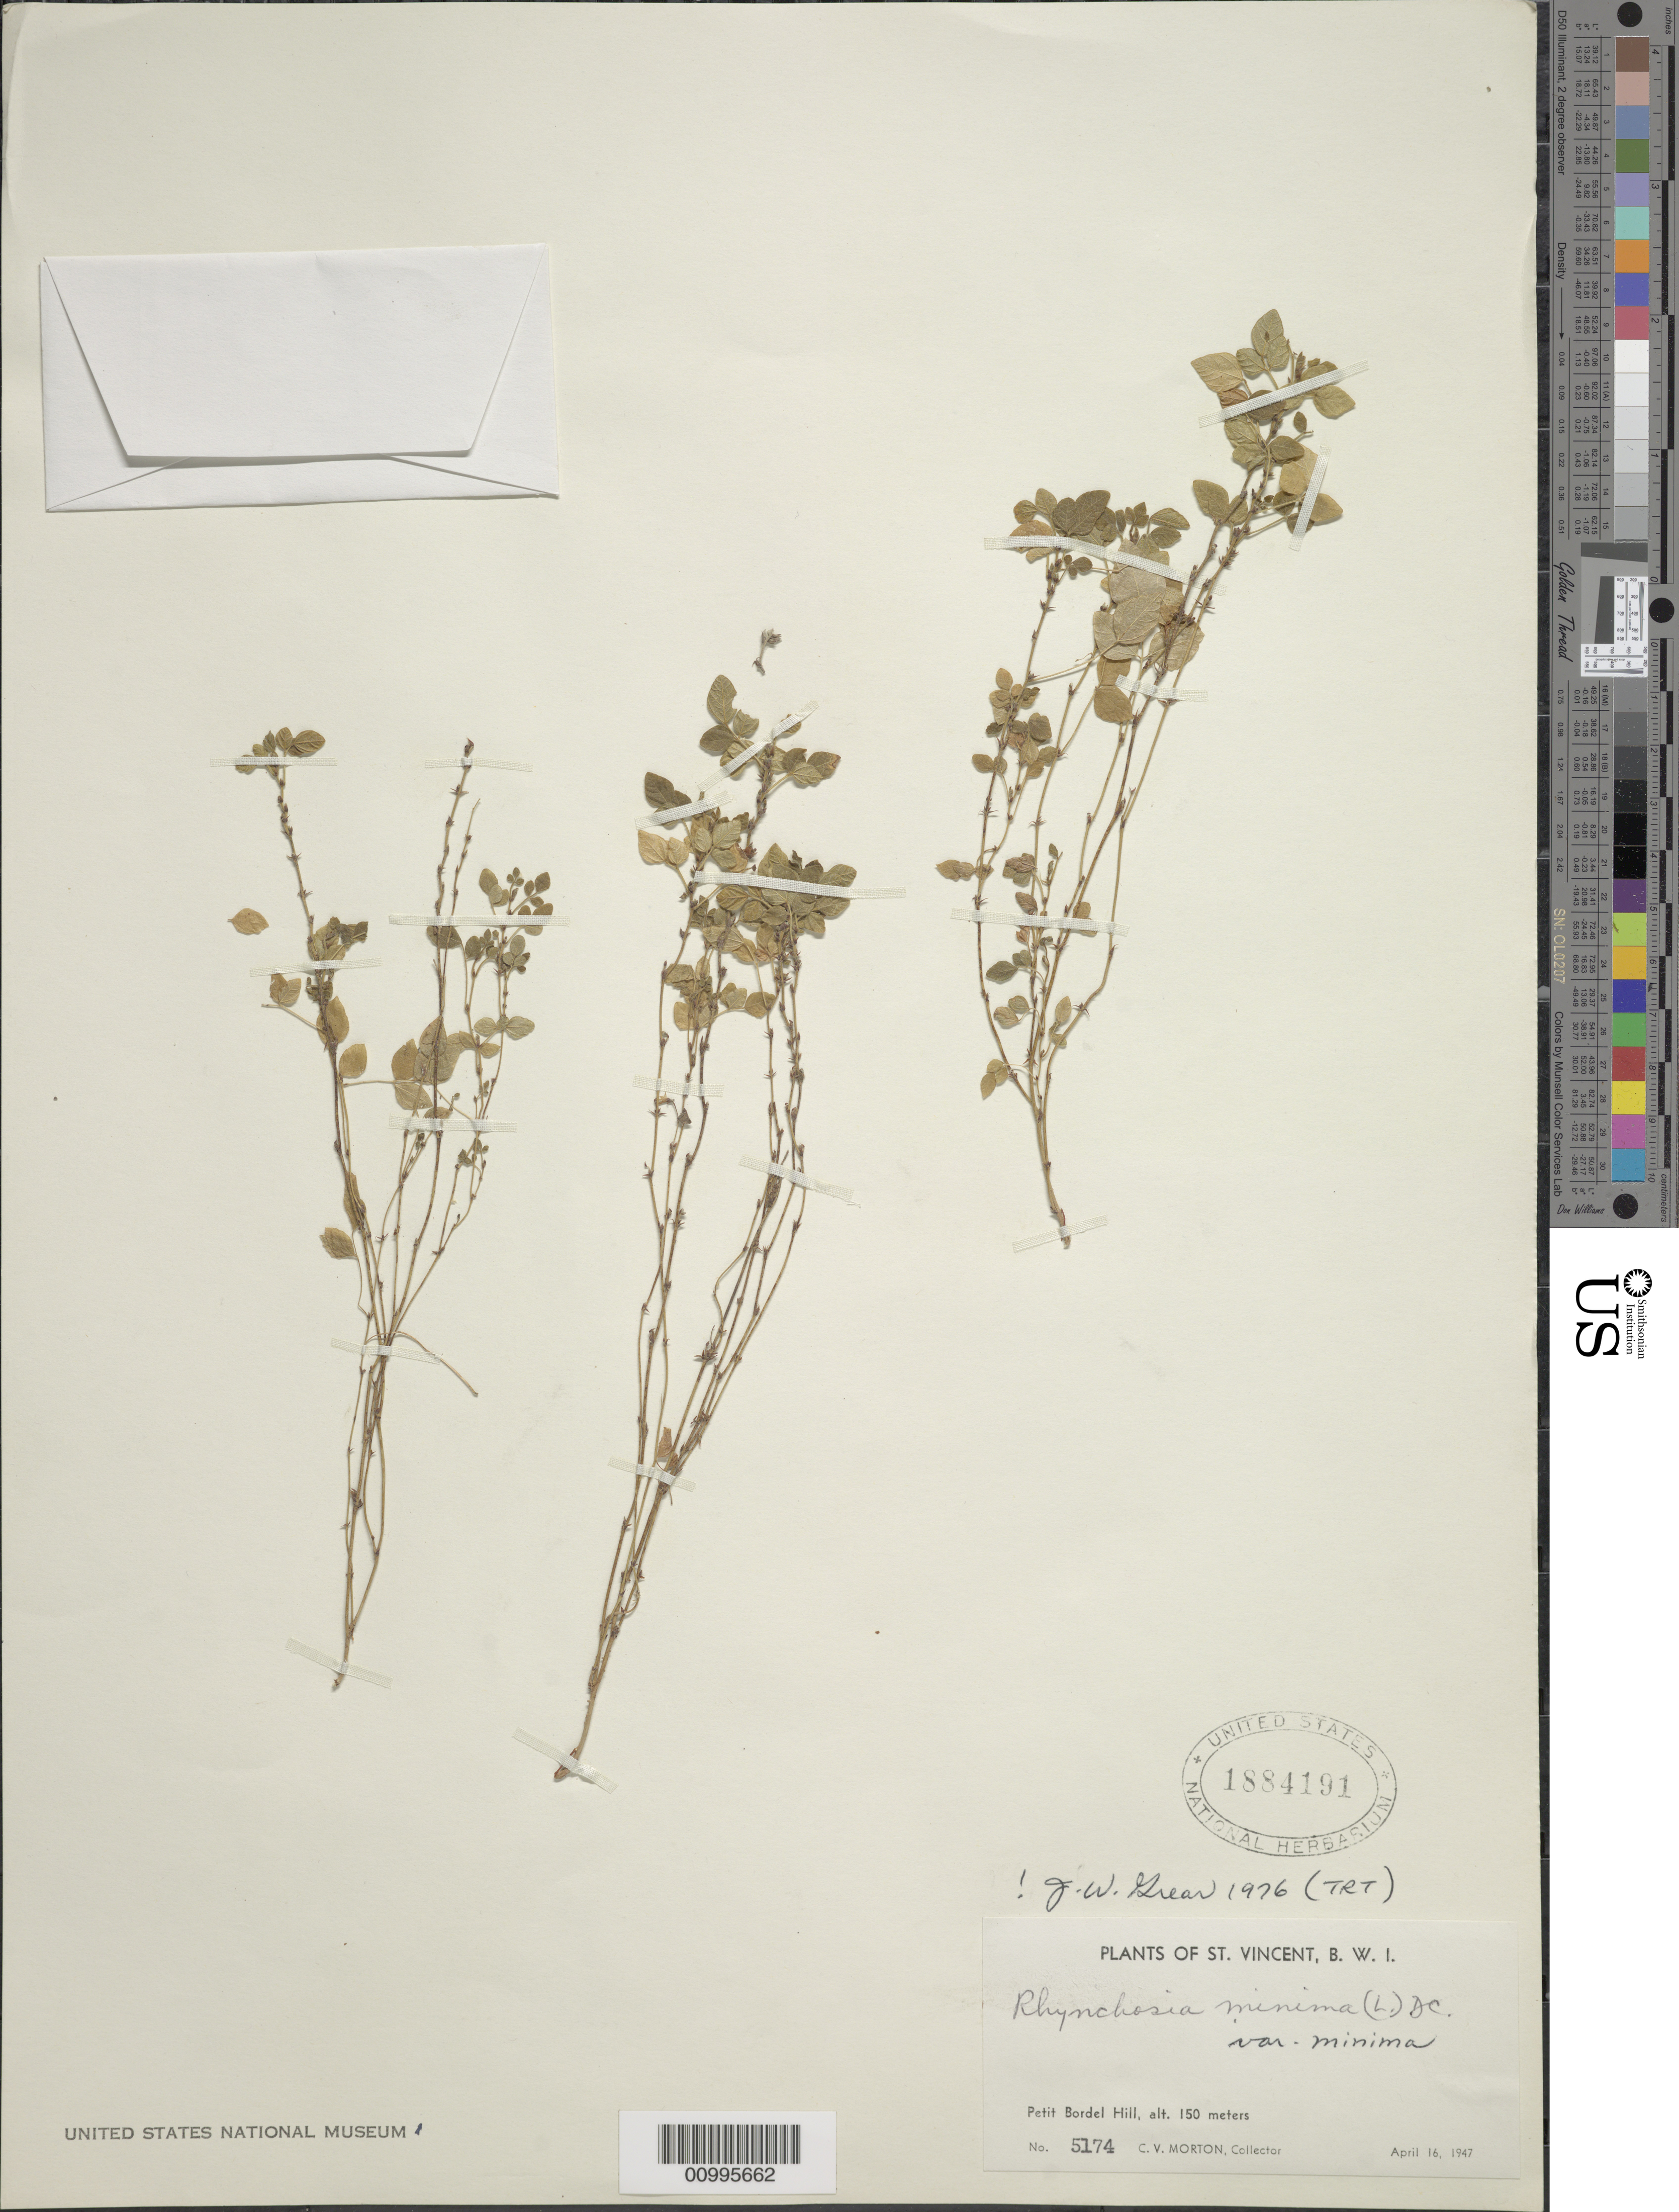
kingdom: Plantae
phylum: Tracheophyta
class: Magnoliopsida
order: Fabales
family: Fabaceae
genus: Rhynchosia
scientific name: Rhynchosia minima var. minima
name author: (L.) DC.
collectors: C. V. Morton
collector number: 5174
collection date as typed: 16 Apr 1947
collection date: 1947-04-16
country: St. Vincent - Grenadines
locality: Petit Bordel Hill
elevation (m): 150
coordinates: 0 N, 0 E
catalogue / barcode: US 1884191